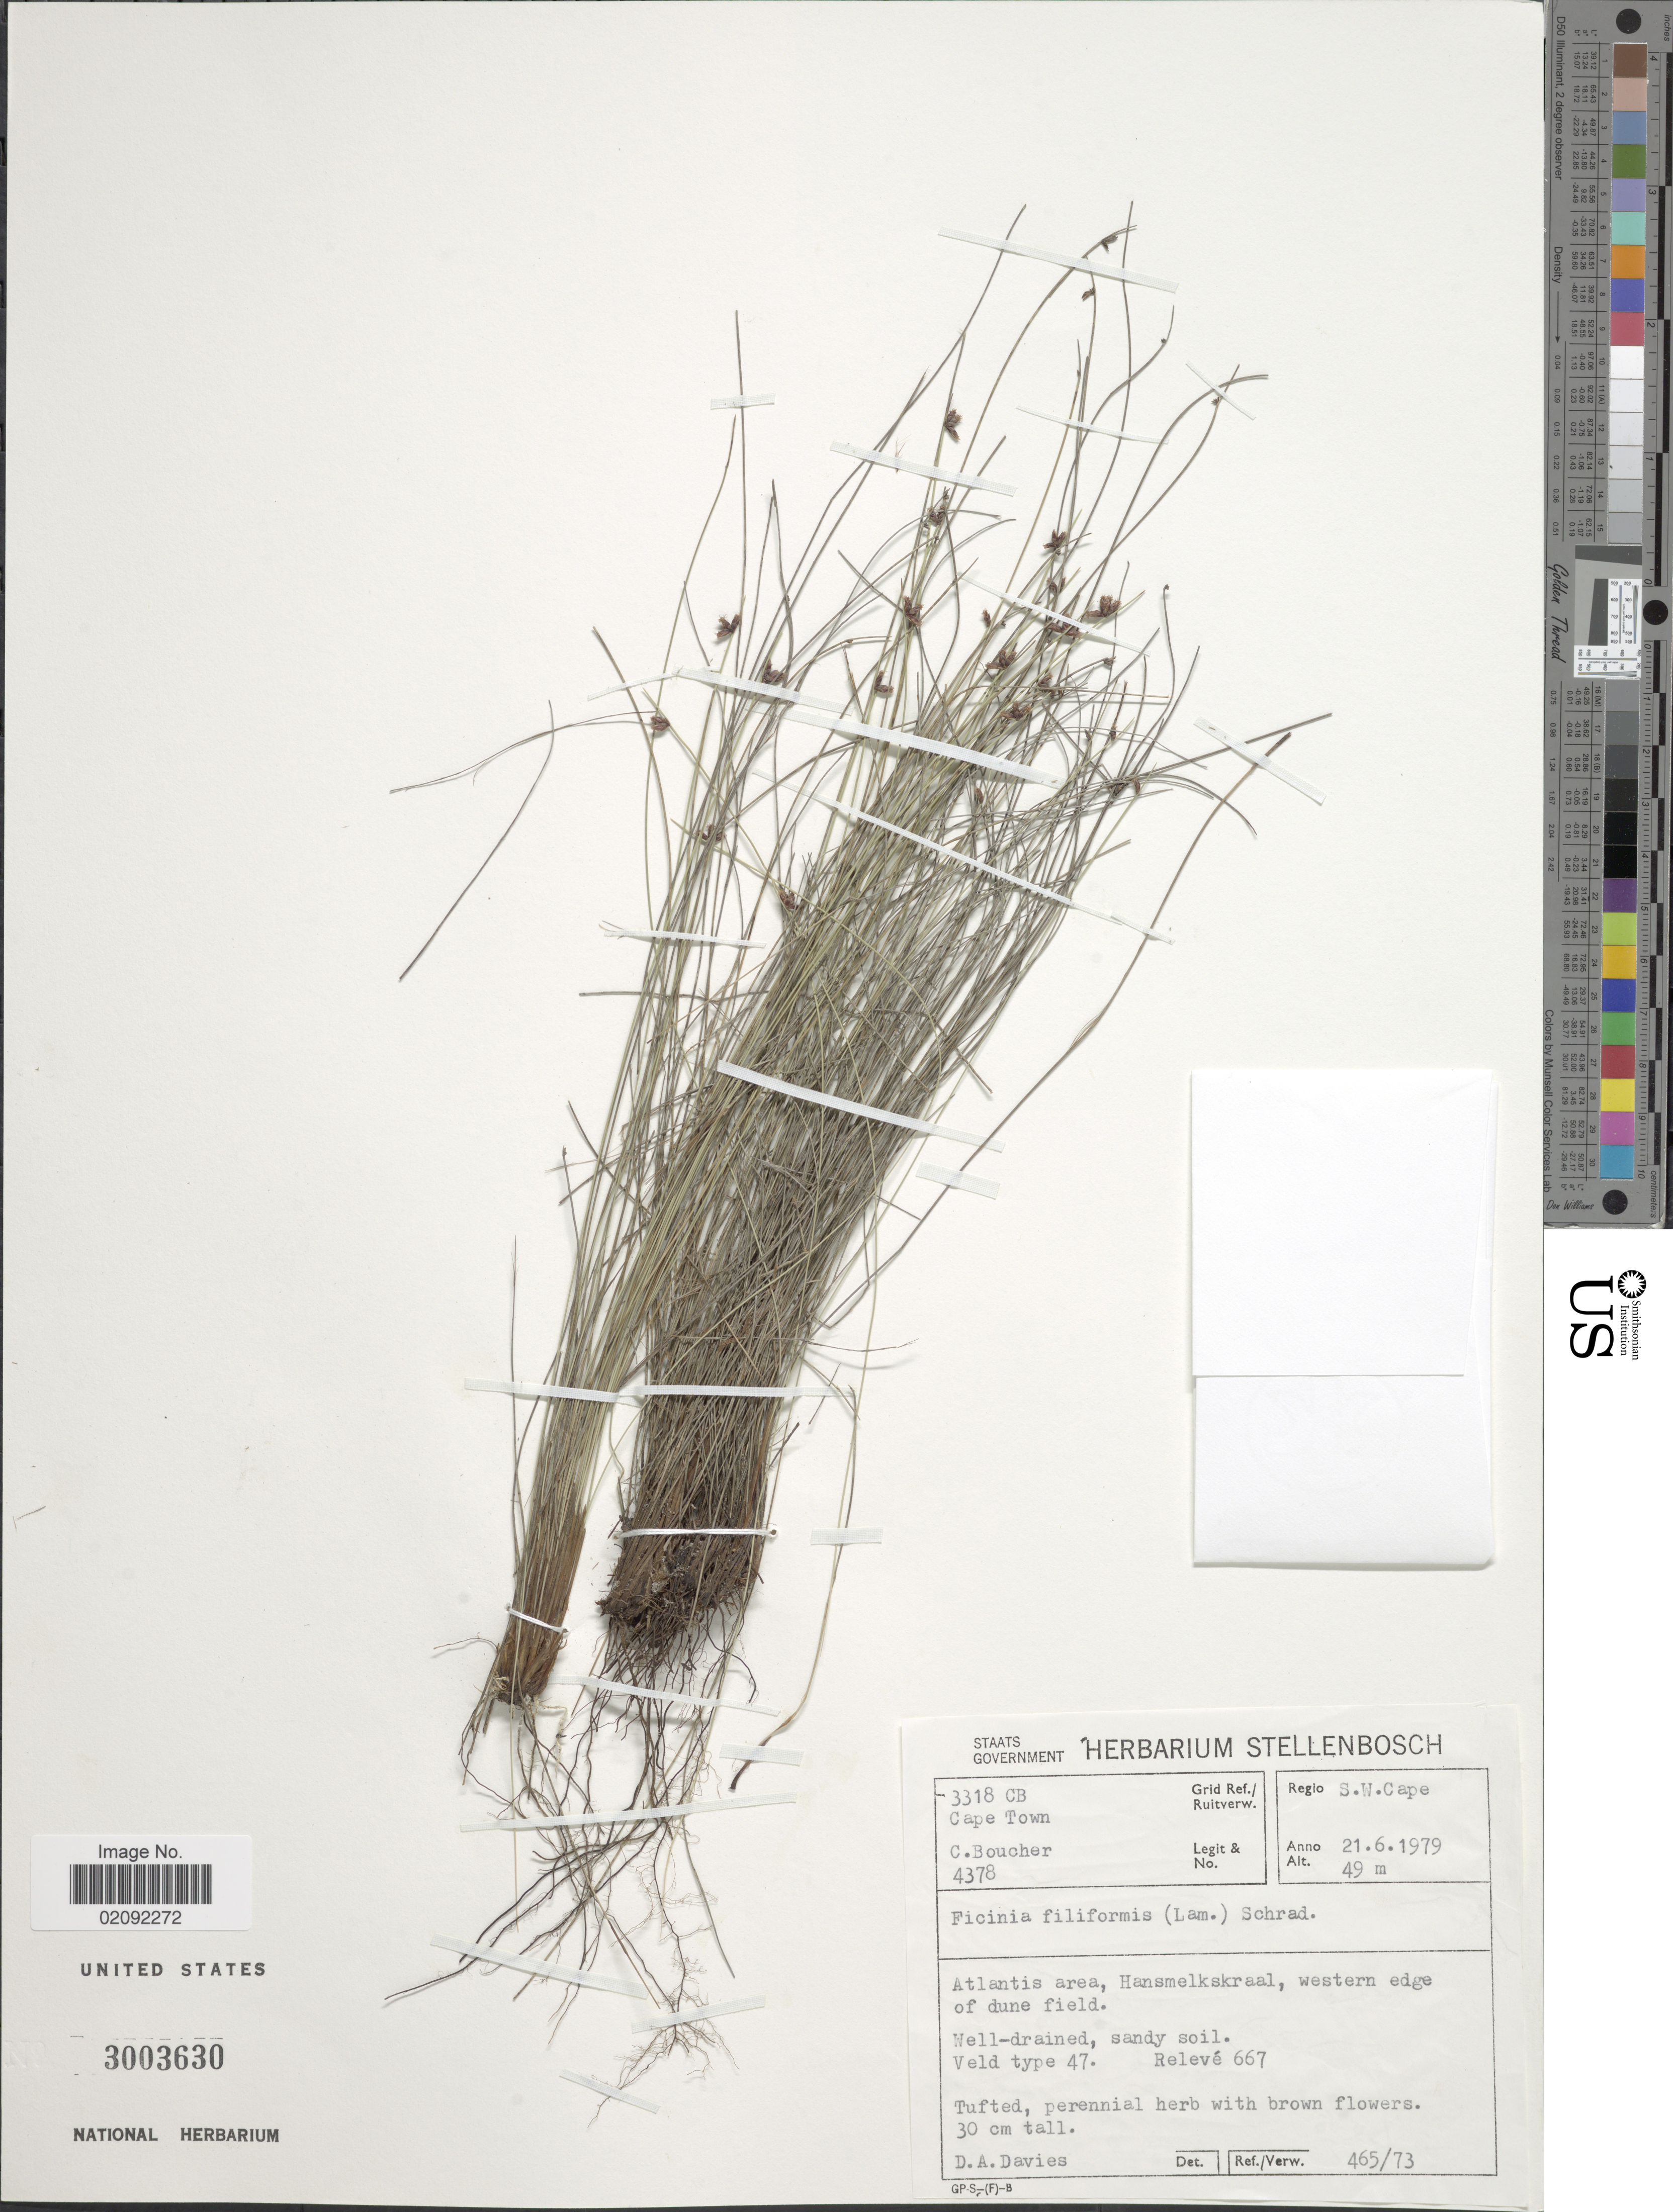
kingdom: Plantae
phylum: Tracheophyta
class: Liliopsida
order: Poales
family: Cyperaceae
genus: Ficinia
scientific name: Ficinia filiformis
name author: (Lam.) Schrad.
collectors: C. Boucher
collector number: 4378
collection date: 1979-06-21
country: South Africa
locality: Regio S.W. Cape, Atlantis area, Hansmelkskraal, western edge of dune field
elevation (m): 49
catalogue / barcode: US 3003630